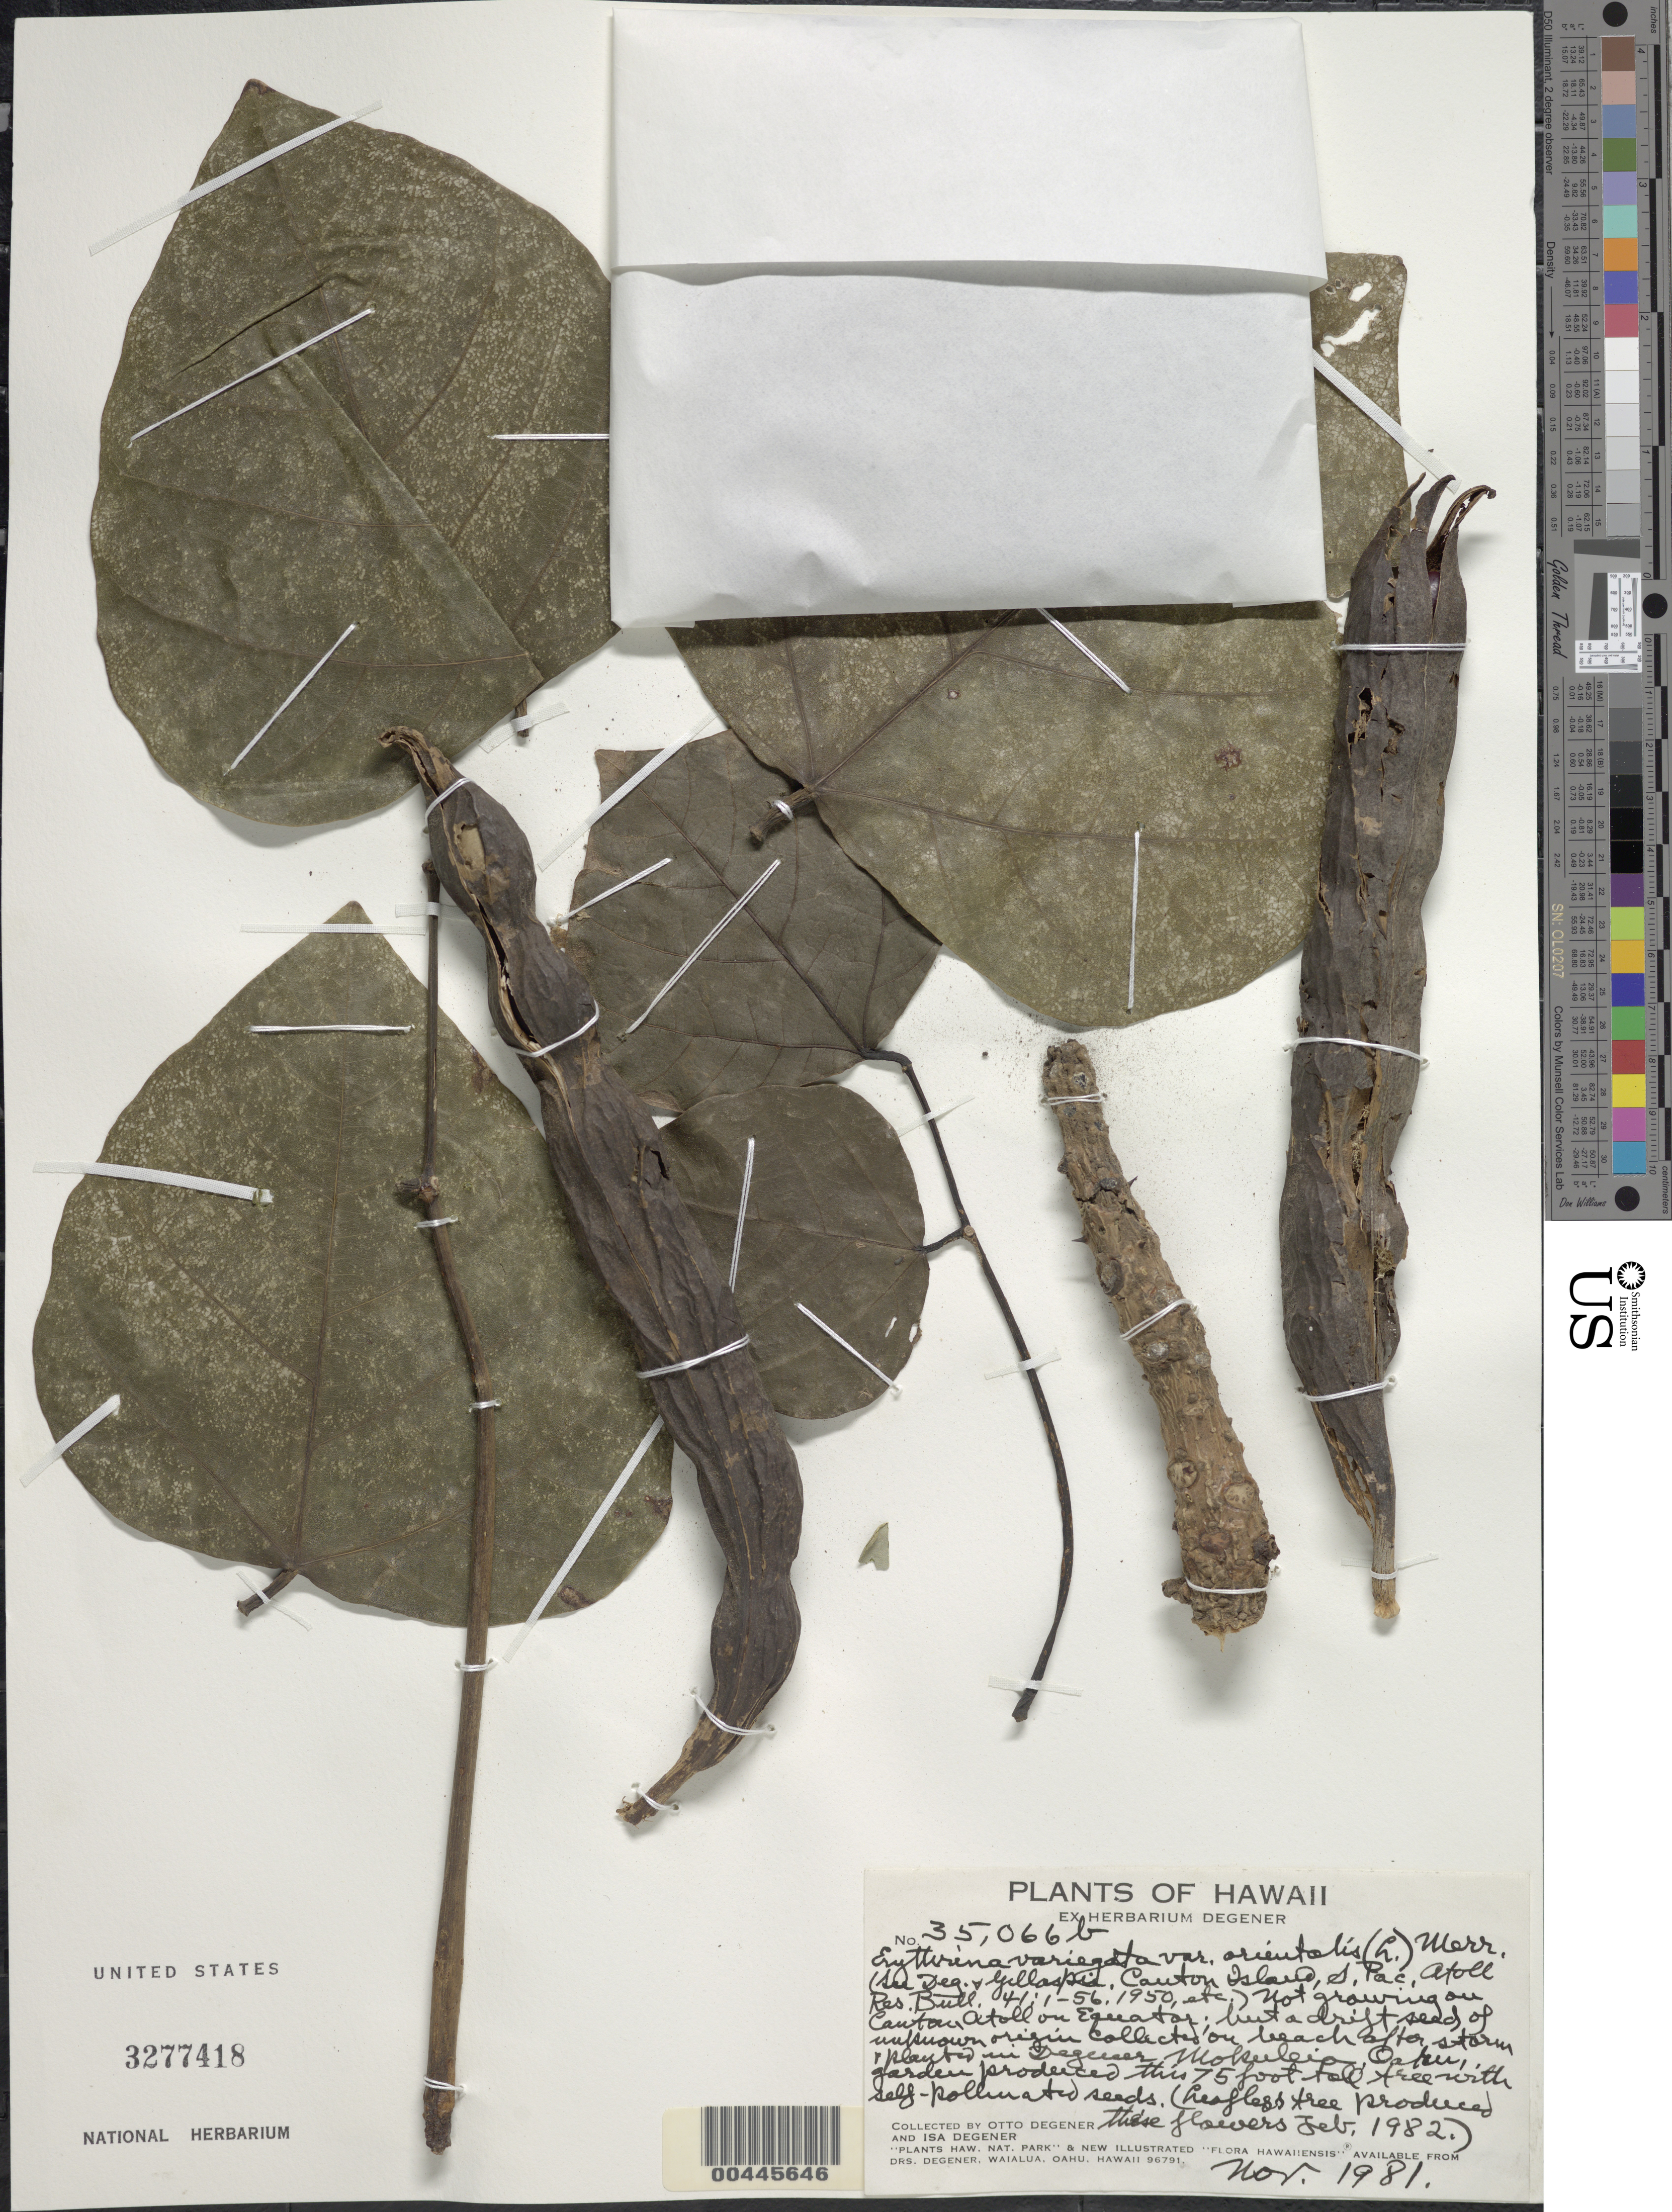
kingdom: Plantae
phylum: Tracheophyta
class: Magnoliopsida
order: Fabales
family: Fabaceae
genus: Erythrina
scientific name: Erythrina variegata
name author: L.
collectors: O. Degener & I. Degener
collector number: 35066b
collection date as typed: Nov 1981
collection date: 1981-11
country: United States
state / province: Hawaii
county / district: Honolulu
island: Oahu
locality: Mokuleia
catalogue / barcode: US 3277418